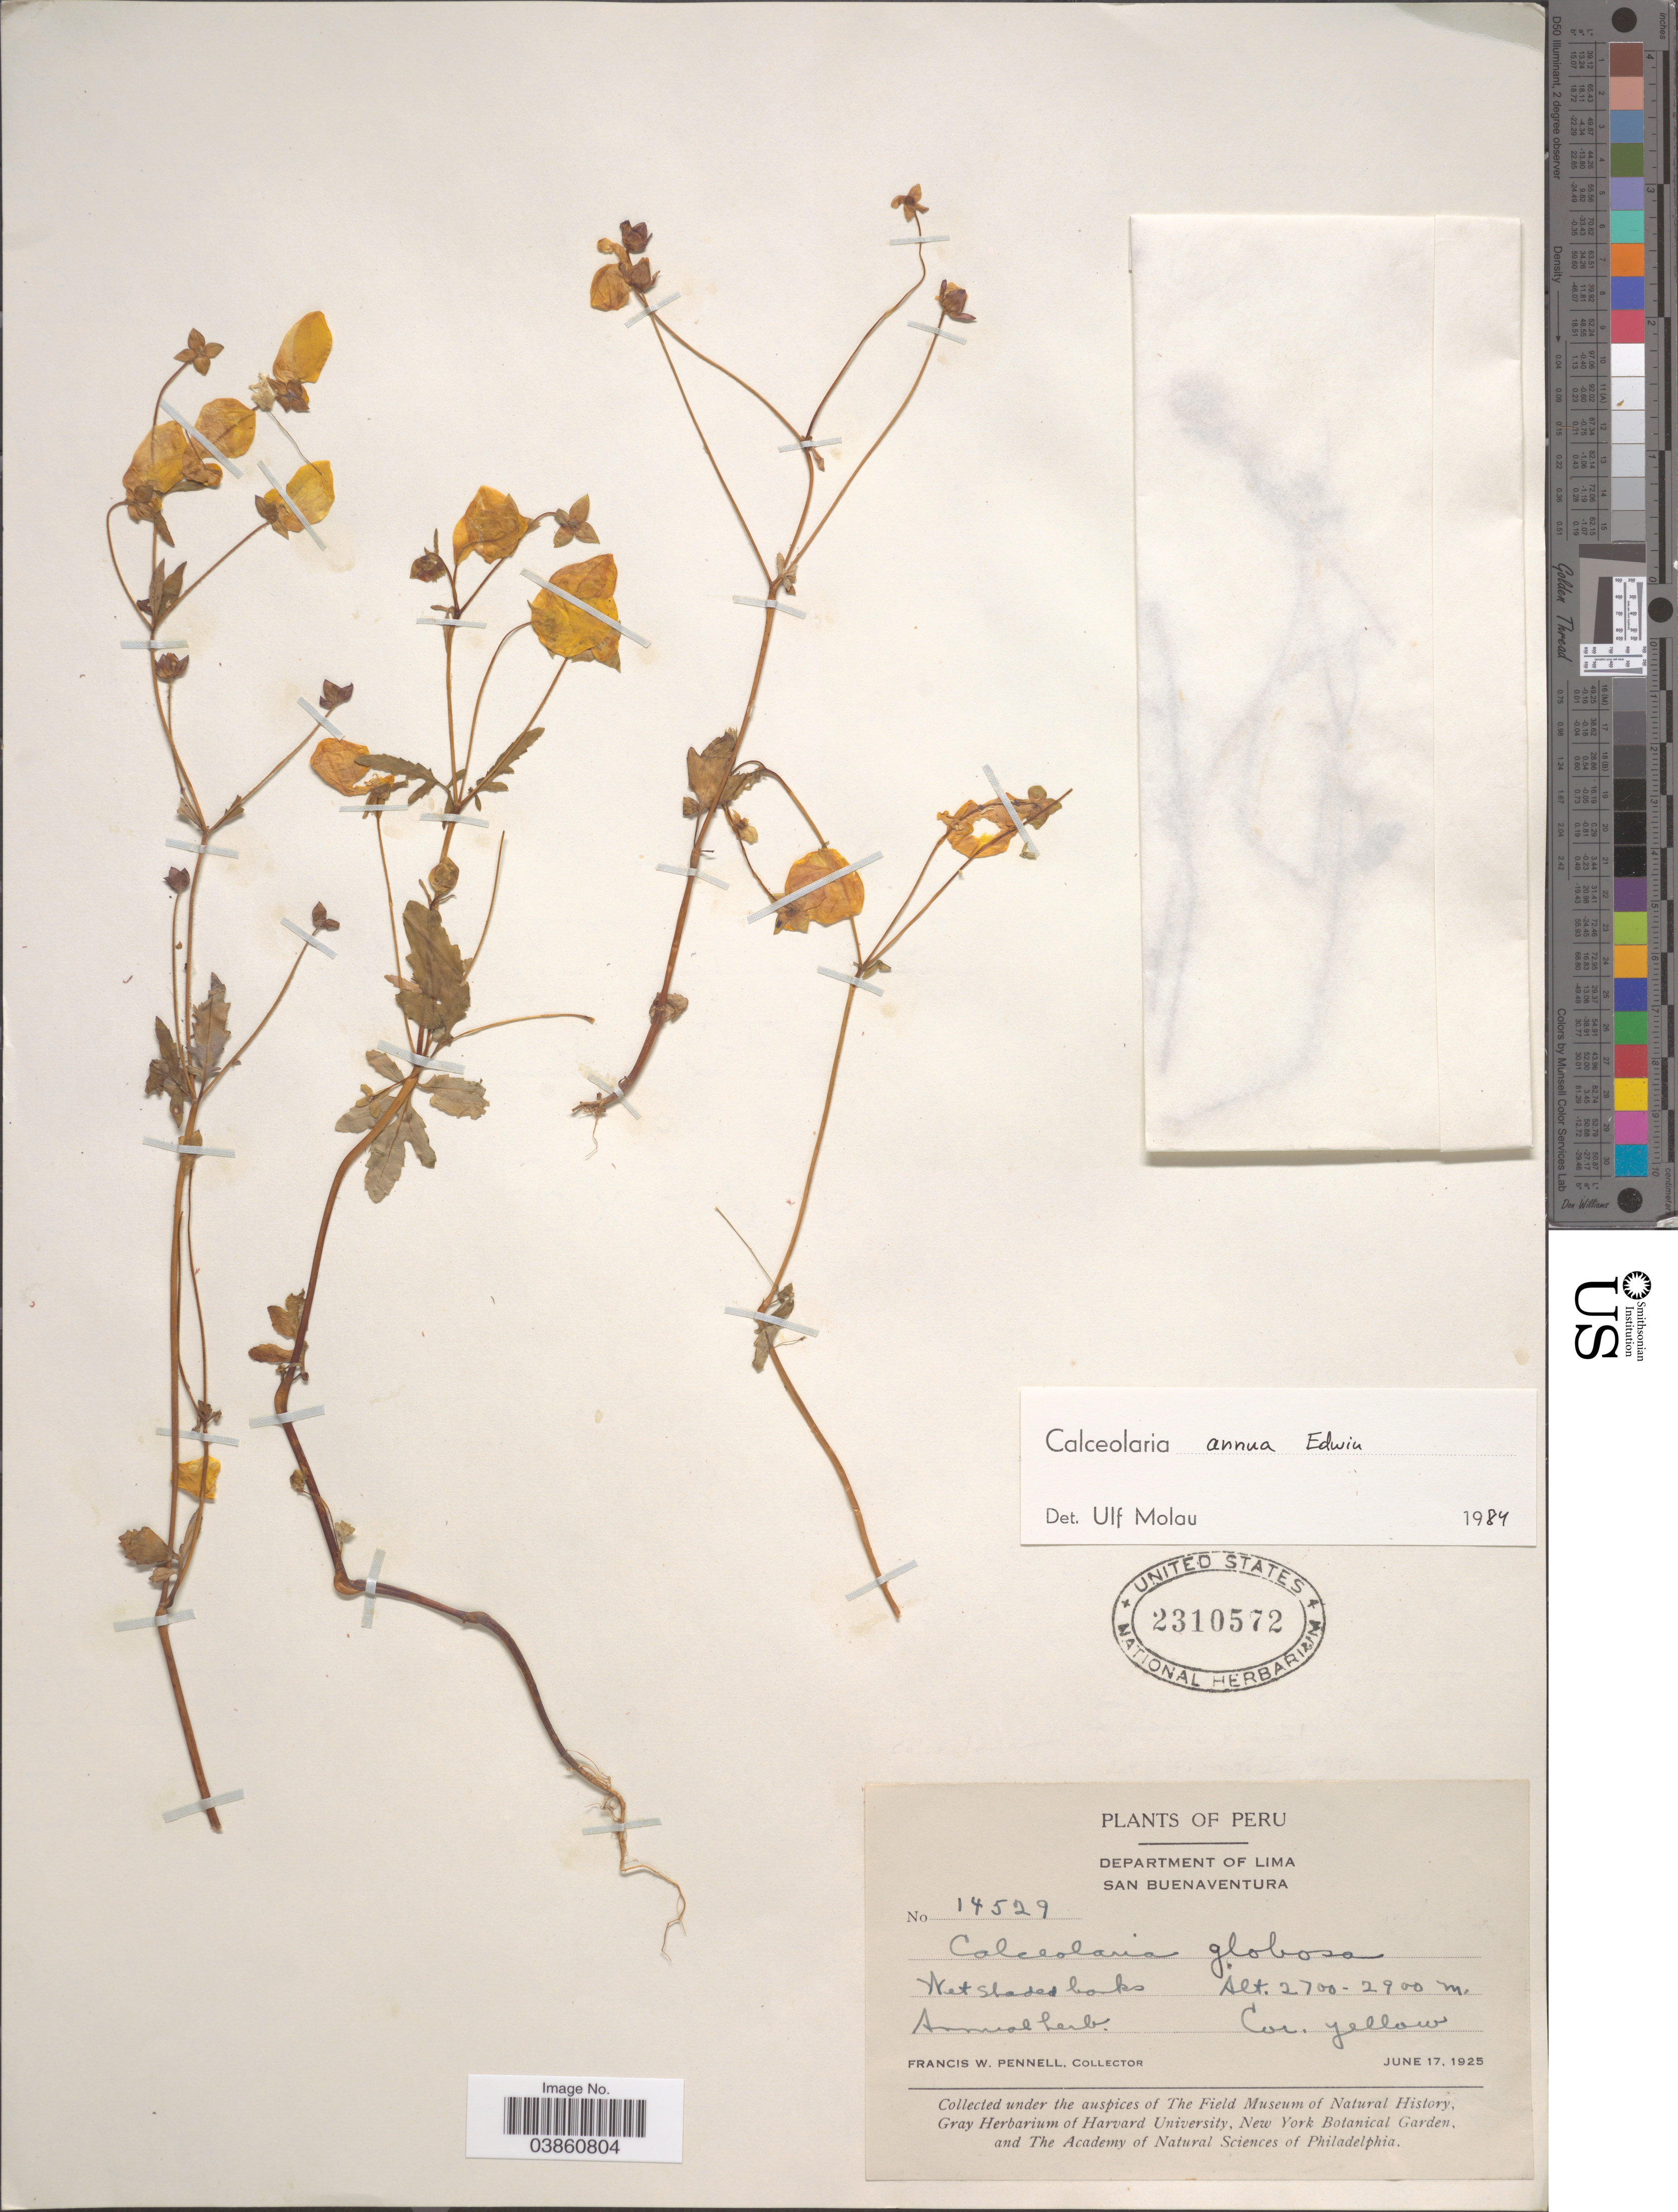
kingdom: Plantae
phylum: Tracheophyta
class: Magnoliopsida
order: Lamiales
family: Calceolariaceae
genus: Calceolaria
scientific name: Calceolaria annua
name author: Edwin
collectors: F. W. Pennell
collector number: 14529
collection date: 1925-06-17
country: Peru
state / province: Lima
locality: Department of Lima. San Buenaventura.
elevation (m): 2700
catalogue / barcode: US 2310572